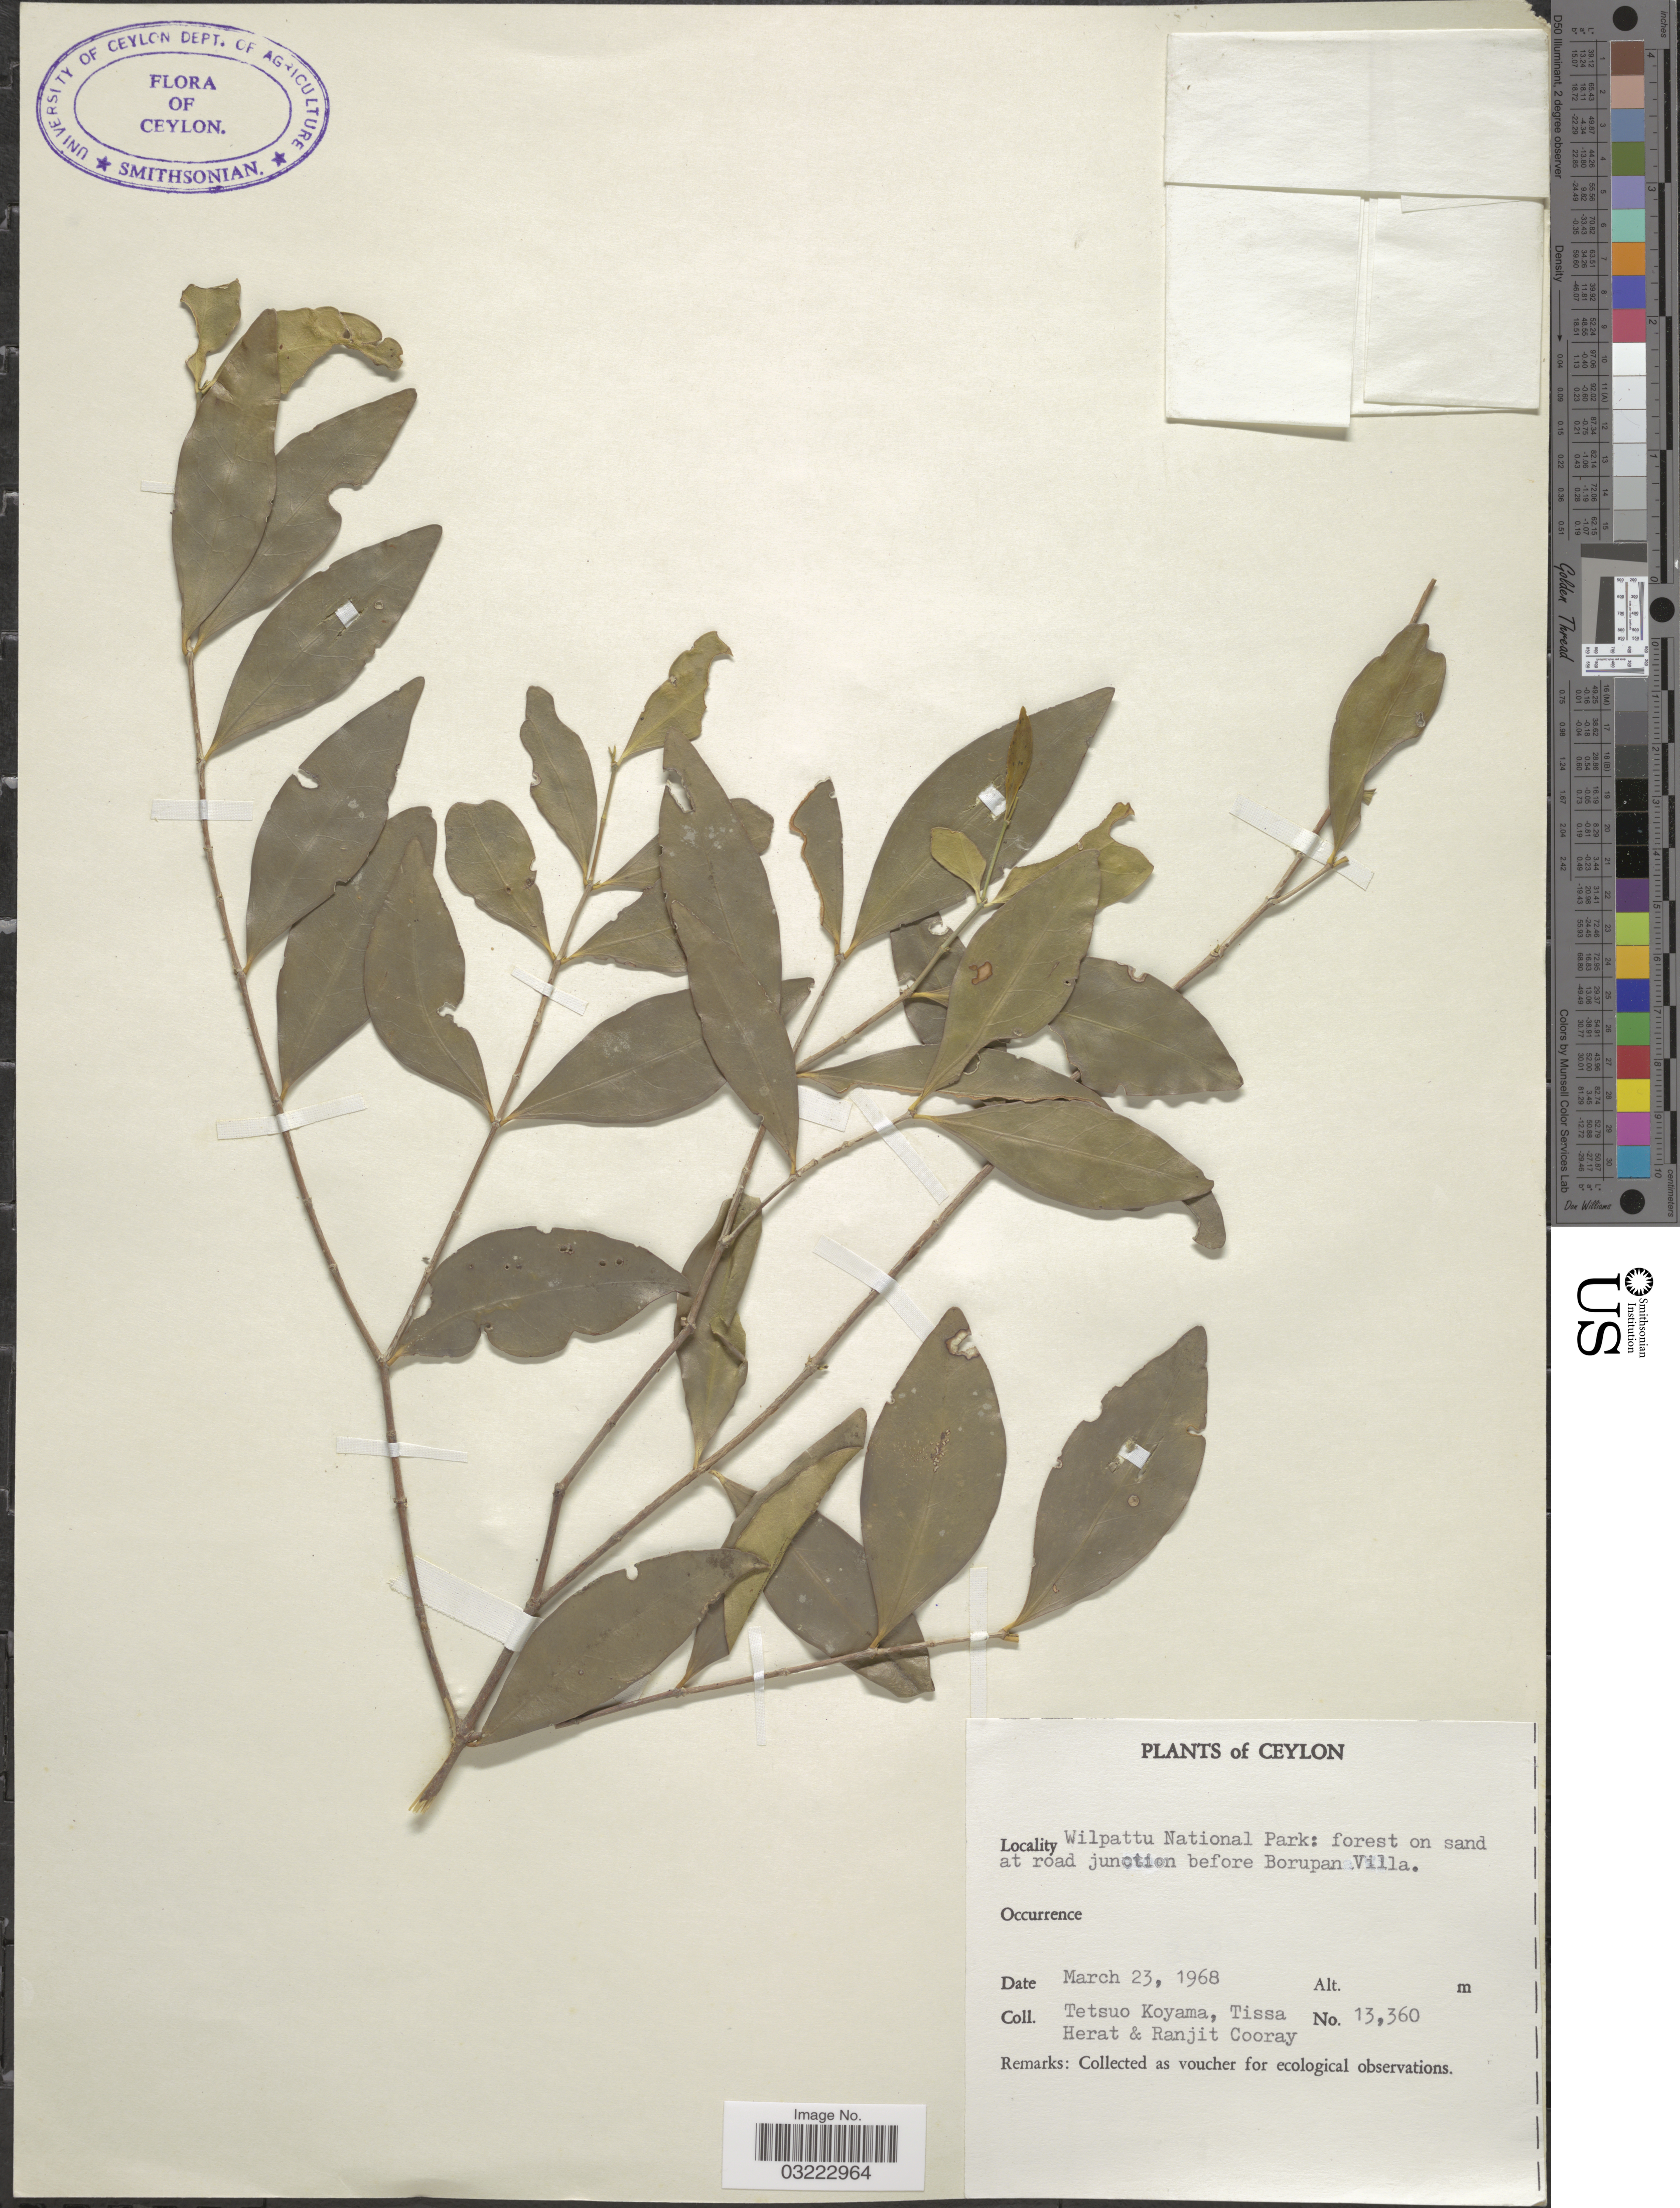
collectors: T. Koyama, T. Herat & R. Cooray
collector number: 13360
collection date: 1968-03-23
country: Sri Lanka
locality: Ceylon. Wilpattu National Park: forest on sand at road junction before Borupan Villa.